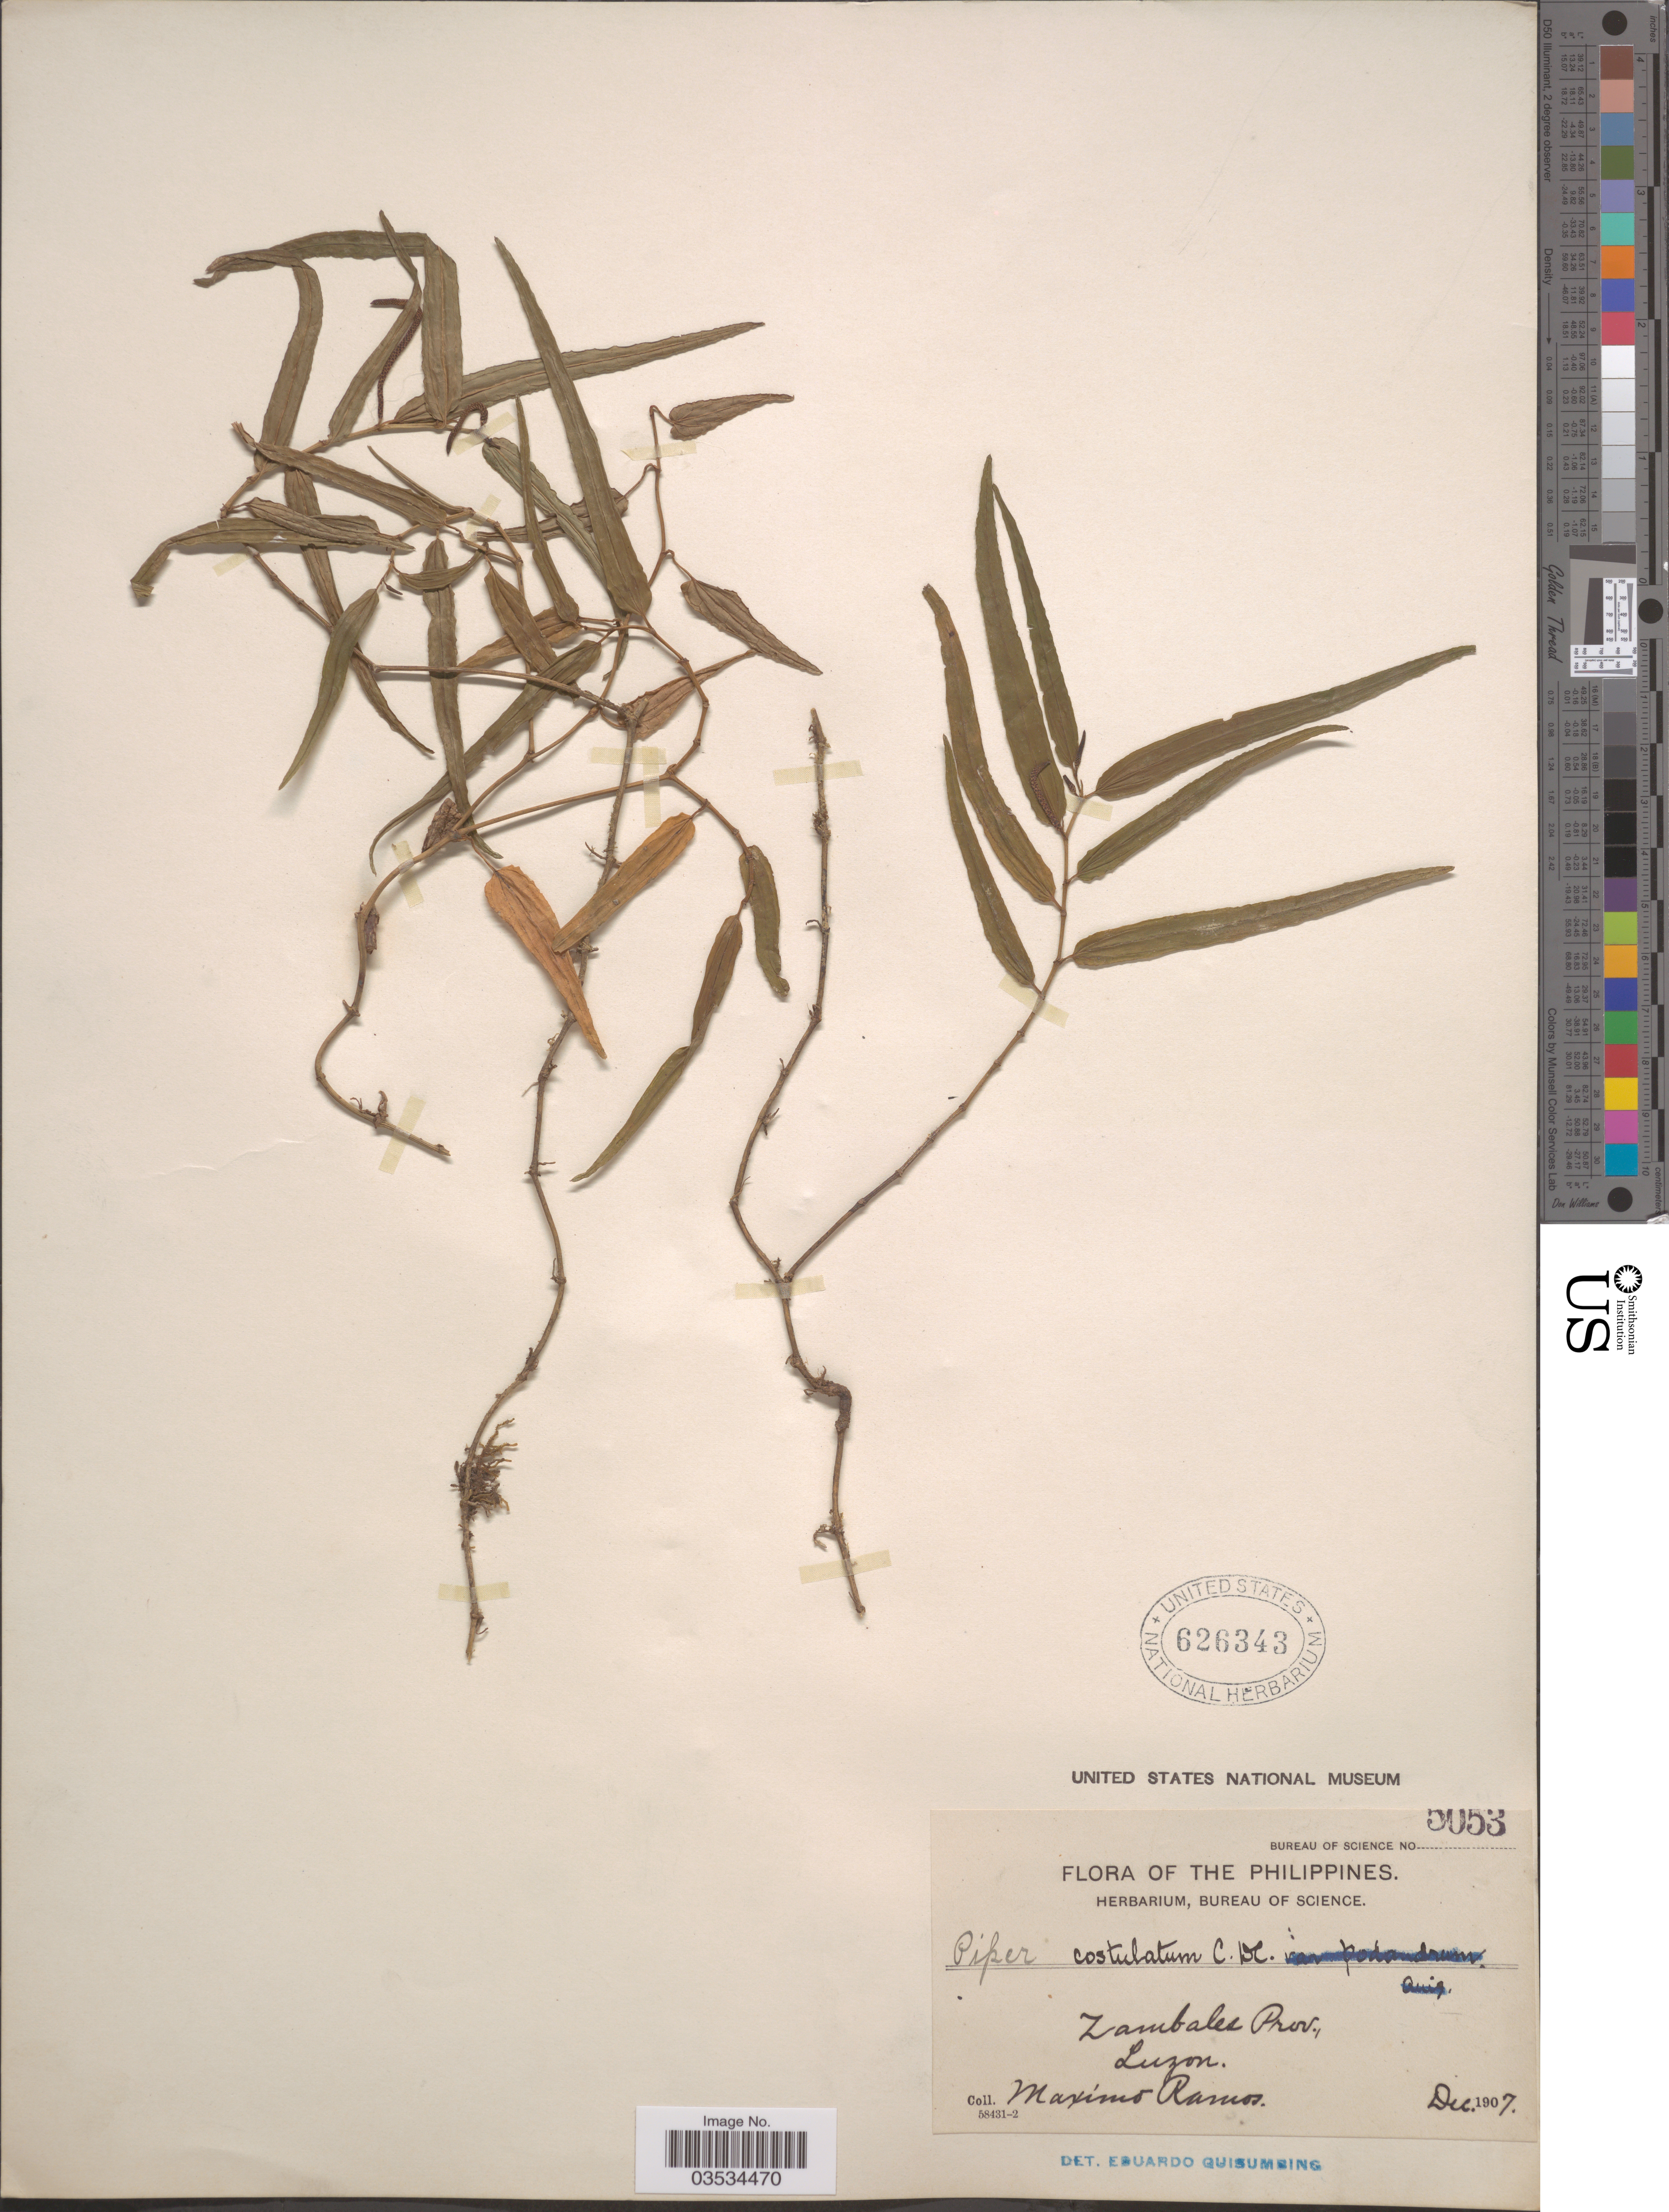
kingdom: Plantae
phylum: Tracheophyta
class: Magnoliopsida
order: Piperales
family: Piperaceae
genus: Piper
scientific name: Piper costulatum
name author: C. DC.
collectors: M. Ramos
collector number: Bureau of Science 5053*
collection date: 1907-12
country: Philippines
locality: Zambales Prov., Luzon.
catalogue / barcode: US 626343